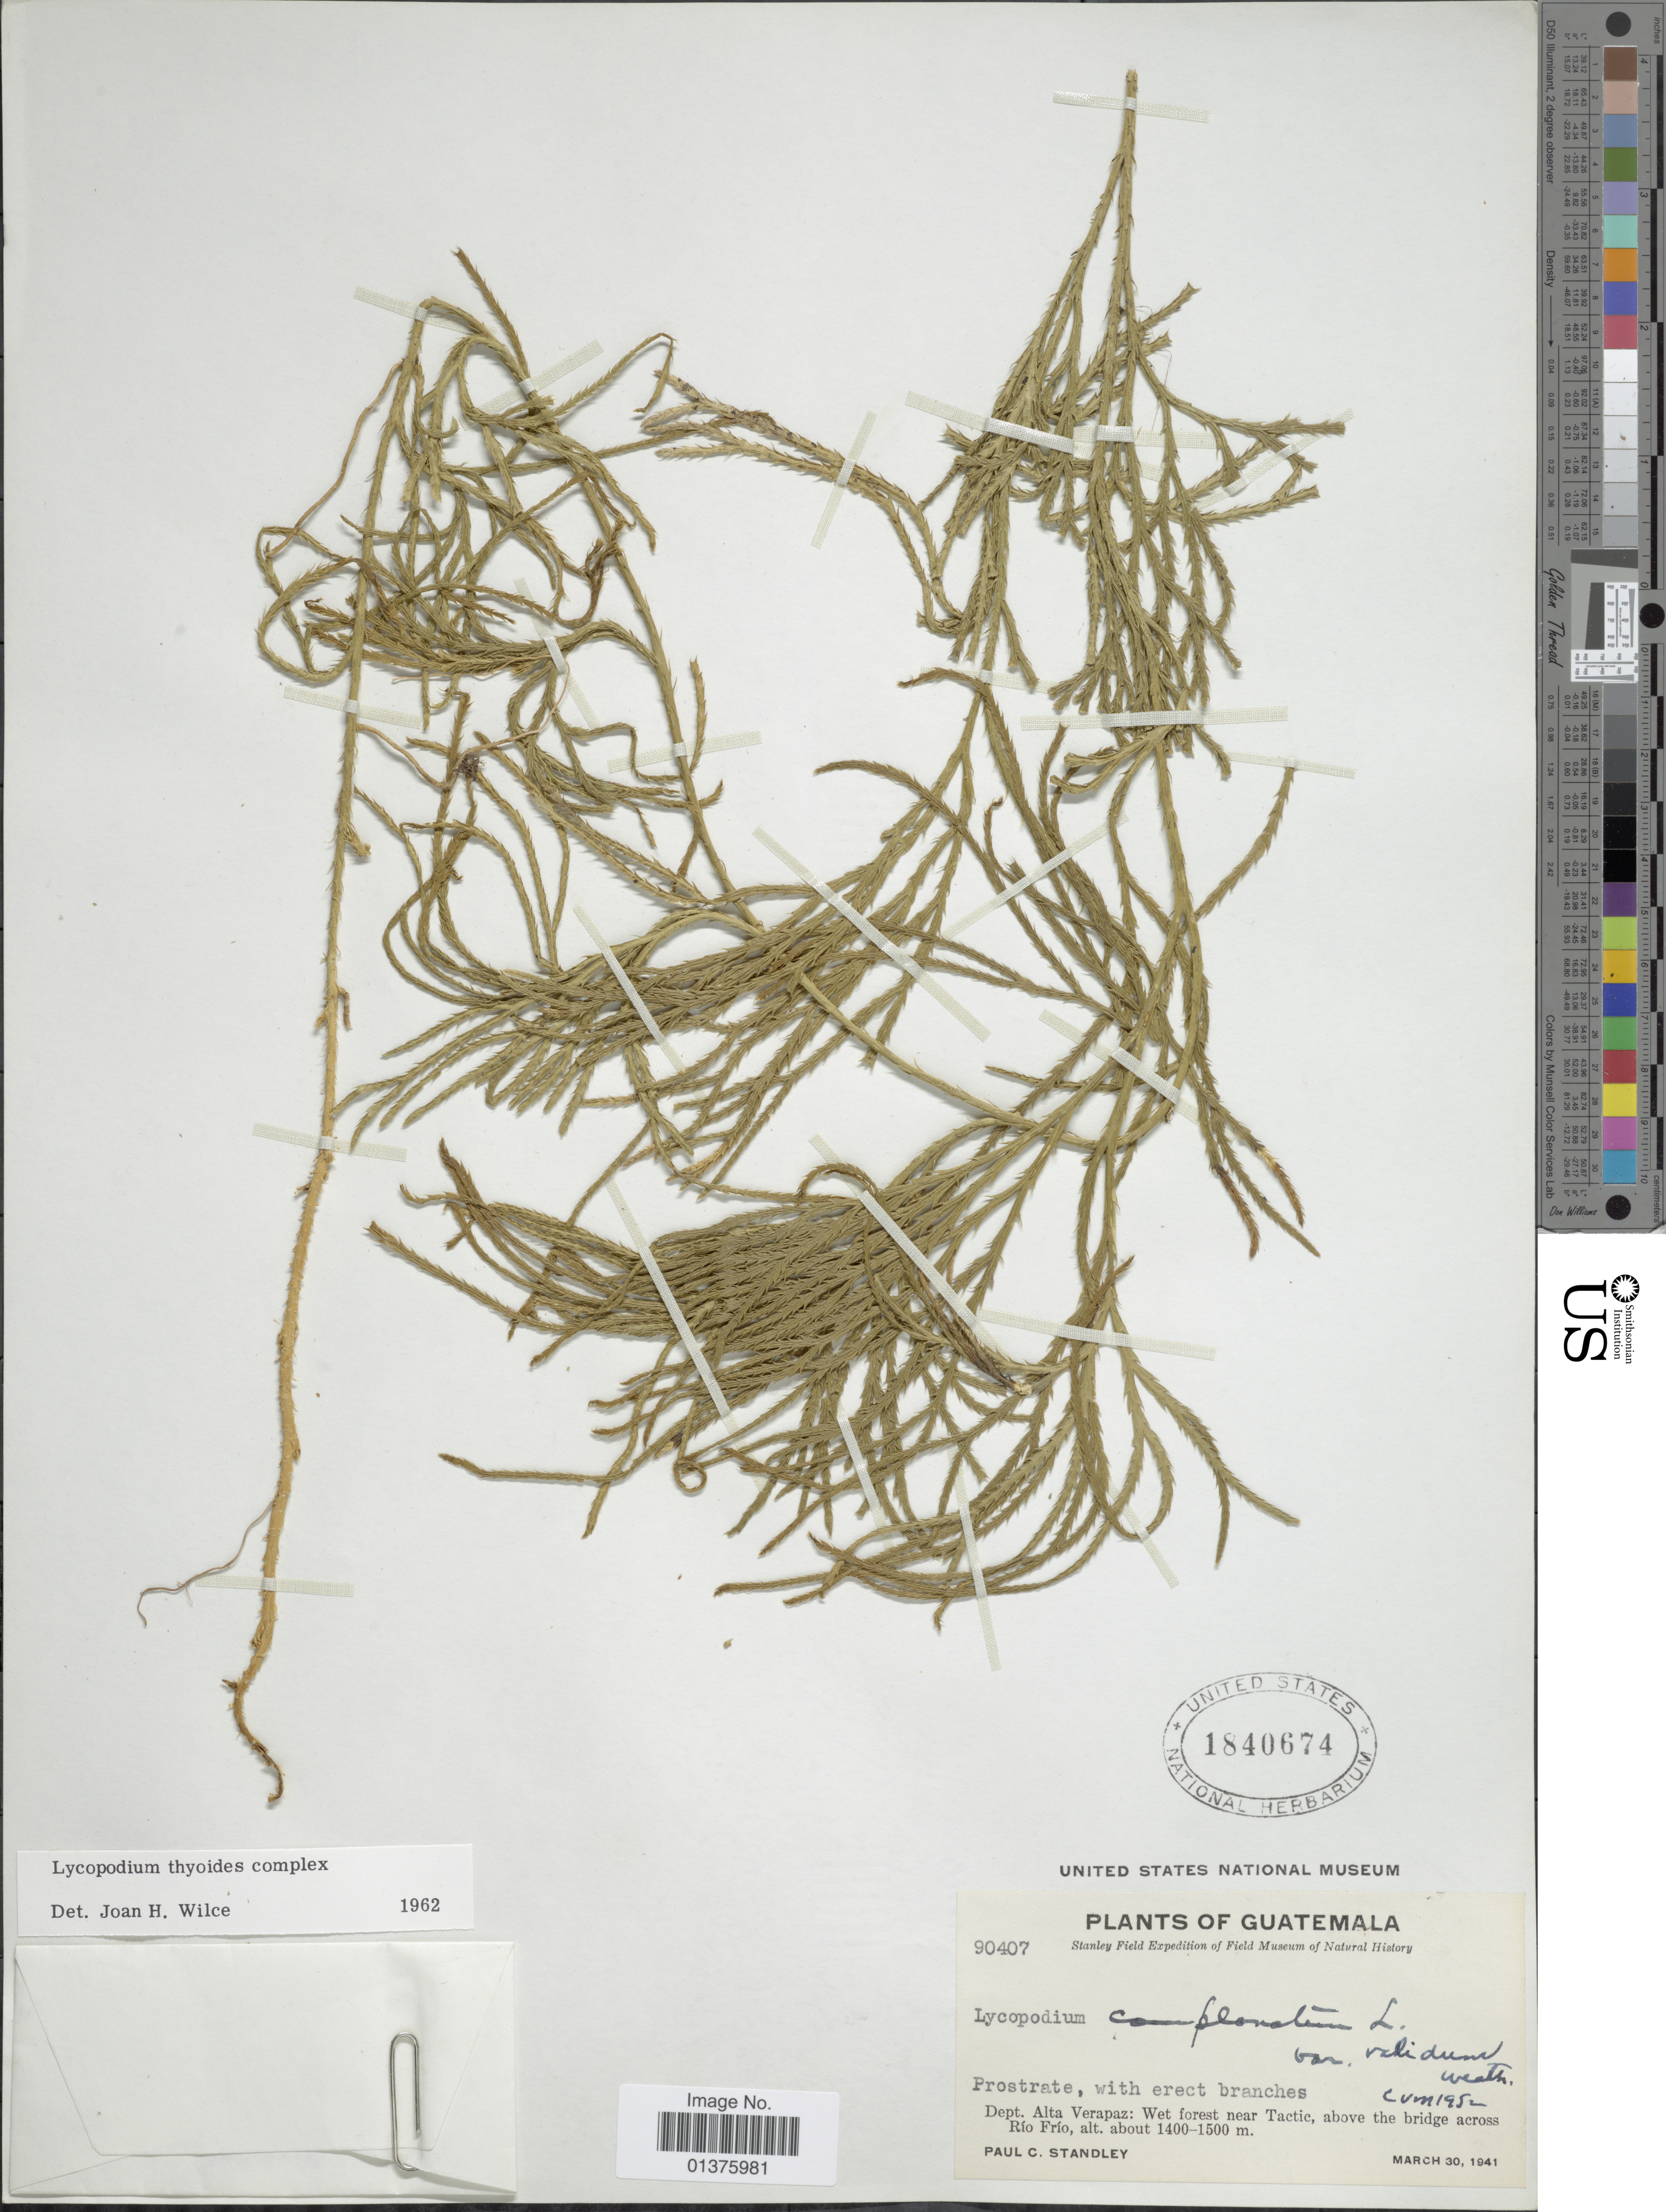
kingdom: Plantae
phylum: Tracheophyta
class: Lycopodiopsida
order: Lycopodiales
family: Lycopodiaceae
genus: Diphasiastrum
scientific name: Diphasiastrum thyoides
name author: (Humb. & Bonpl. ex Willd.) Holub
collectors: P. C. Standley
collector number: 90407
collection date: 1941-03-30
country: Guatemala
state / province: Alta Verapaz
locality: Wet forest near Tatic, above the bridge across Rio Frio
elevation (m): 1400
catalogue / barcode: US 1840674